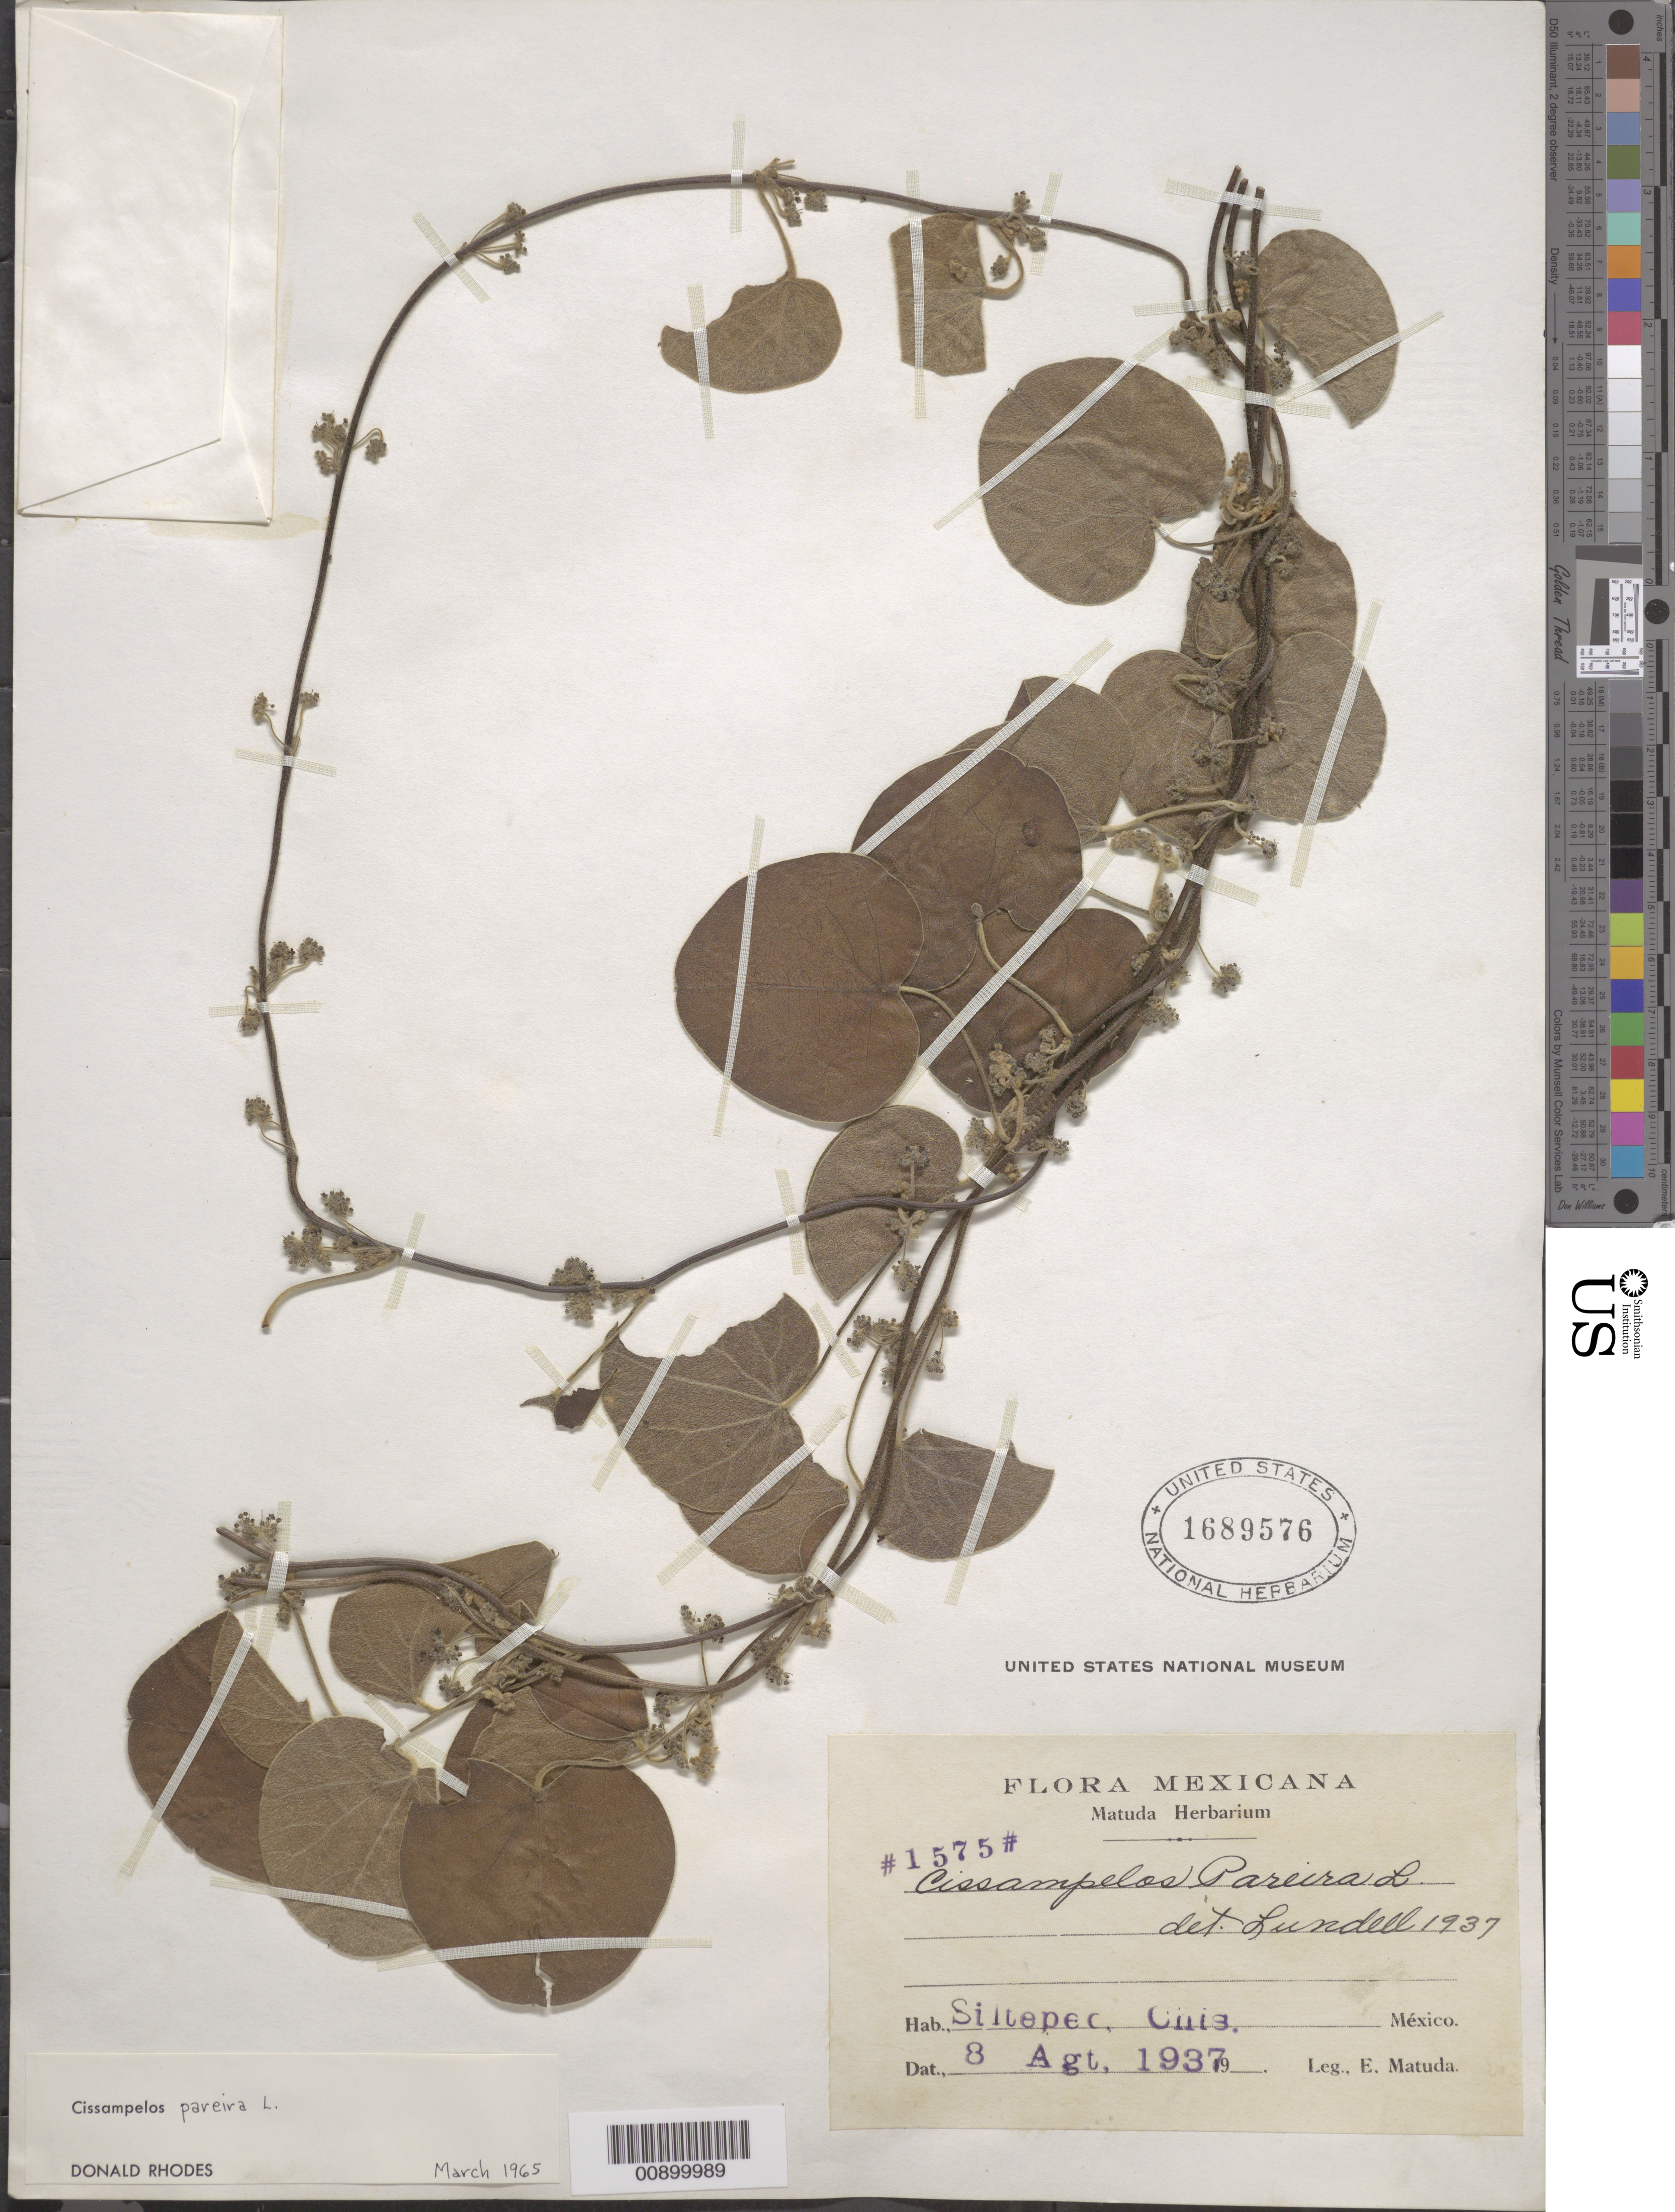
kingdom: Plantae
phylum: Tracheophyta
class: Magnoliopsida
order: Ranunculales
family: Menispermaceae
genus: Cissampelos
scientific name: Cissampelos pareira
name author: L.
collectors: E. Matuda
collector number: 1575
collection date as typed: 08 Aug 1937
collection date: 1937-08-08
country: Mexico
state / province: Chiapas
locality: Siltepec, Chiapas.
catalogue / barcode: US 1689576